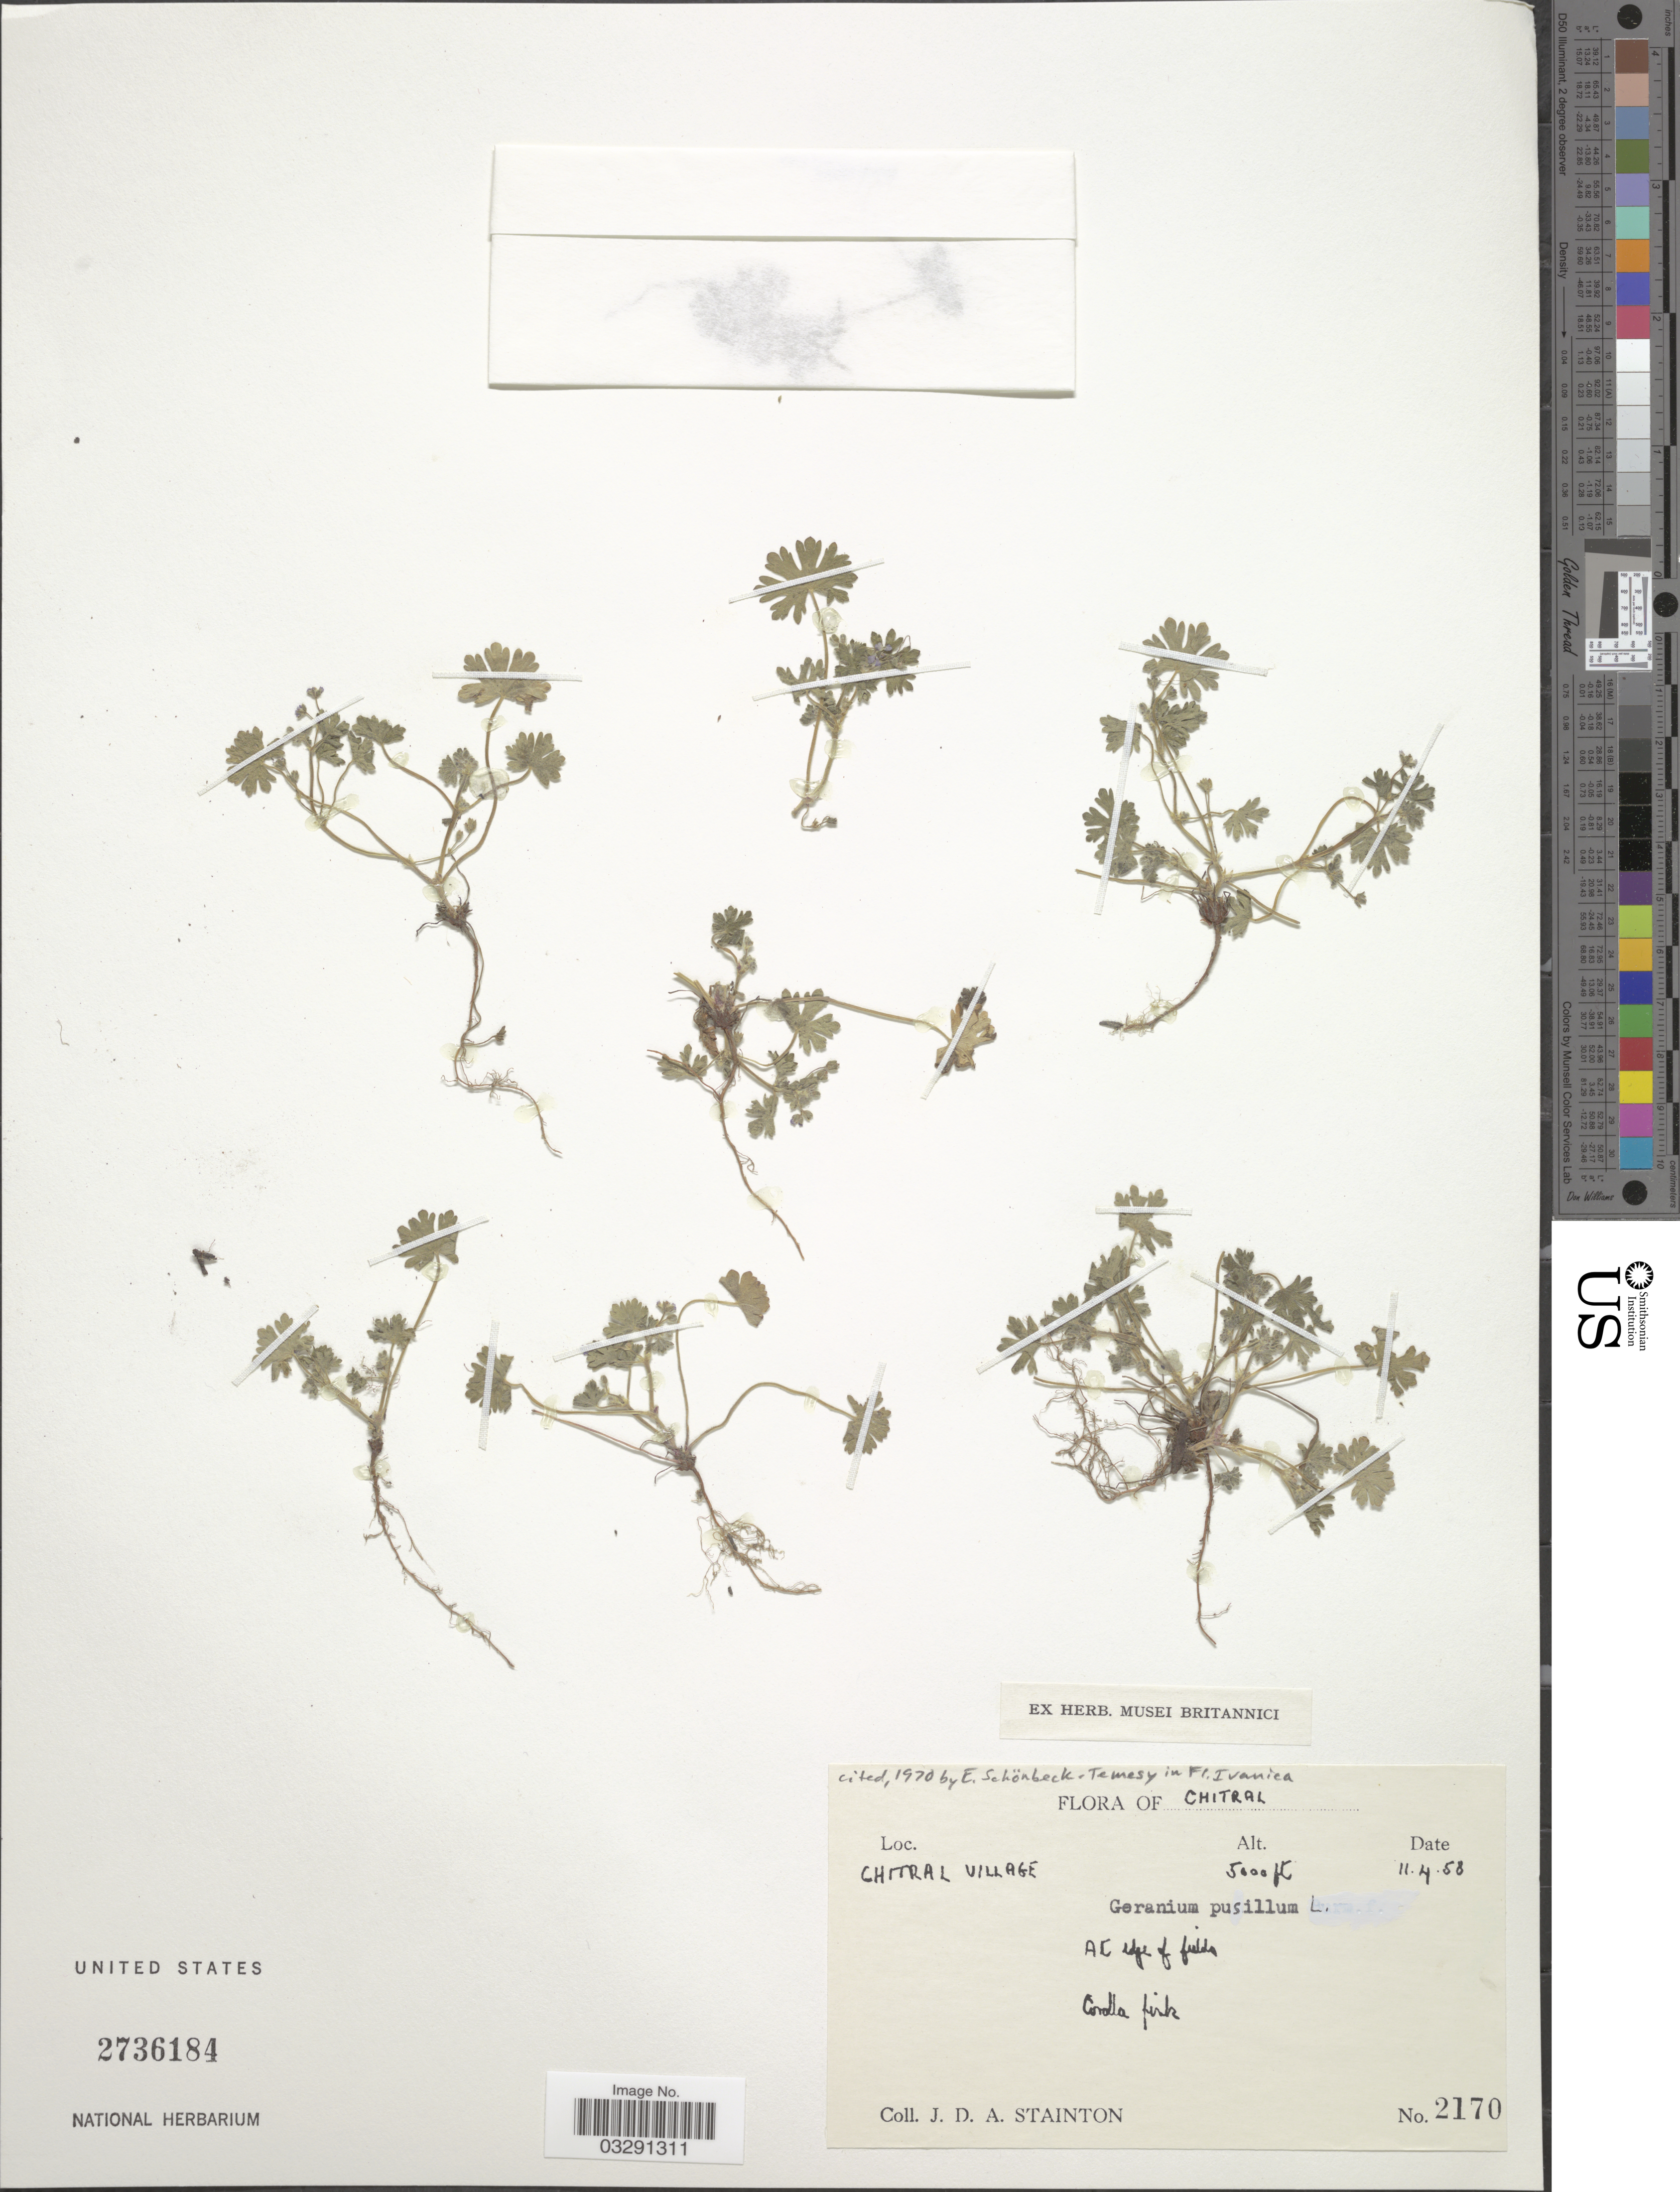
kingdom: Plantae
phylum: Tracheophyta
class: Magnoliopsida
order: Geraniales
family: Geraniaceae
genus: Geranium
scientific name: Geranium pusillum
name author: L.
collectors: J. Stainton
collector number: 2170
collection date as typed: Transcribed d/m/y: 11/4/58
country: Pakistan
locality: Chitral, Chitral Village.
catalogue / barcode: US 2736184